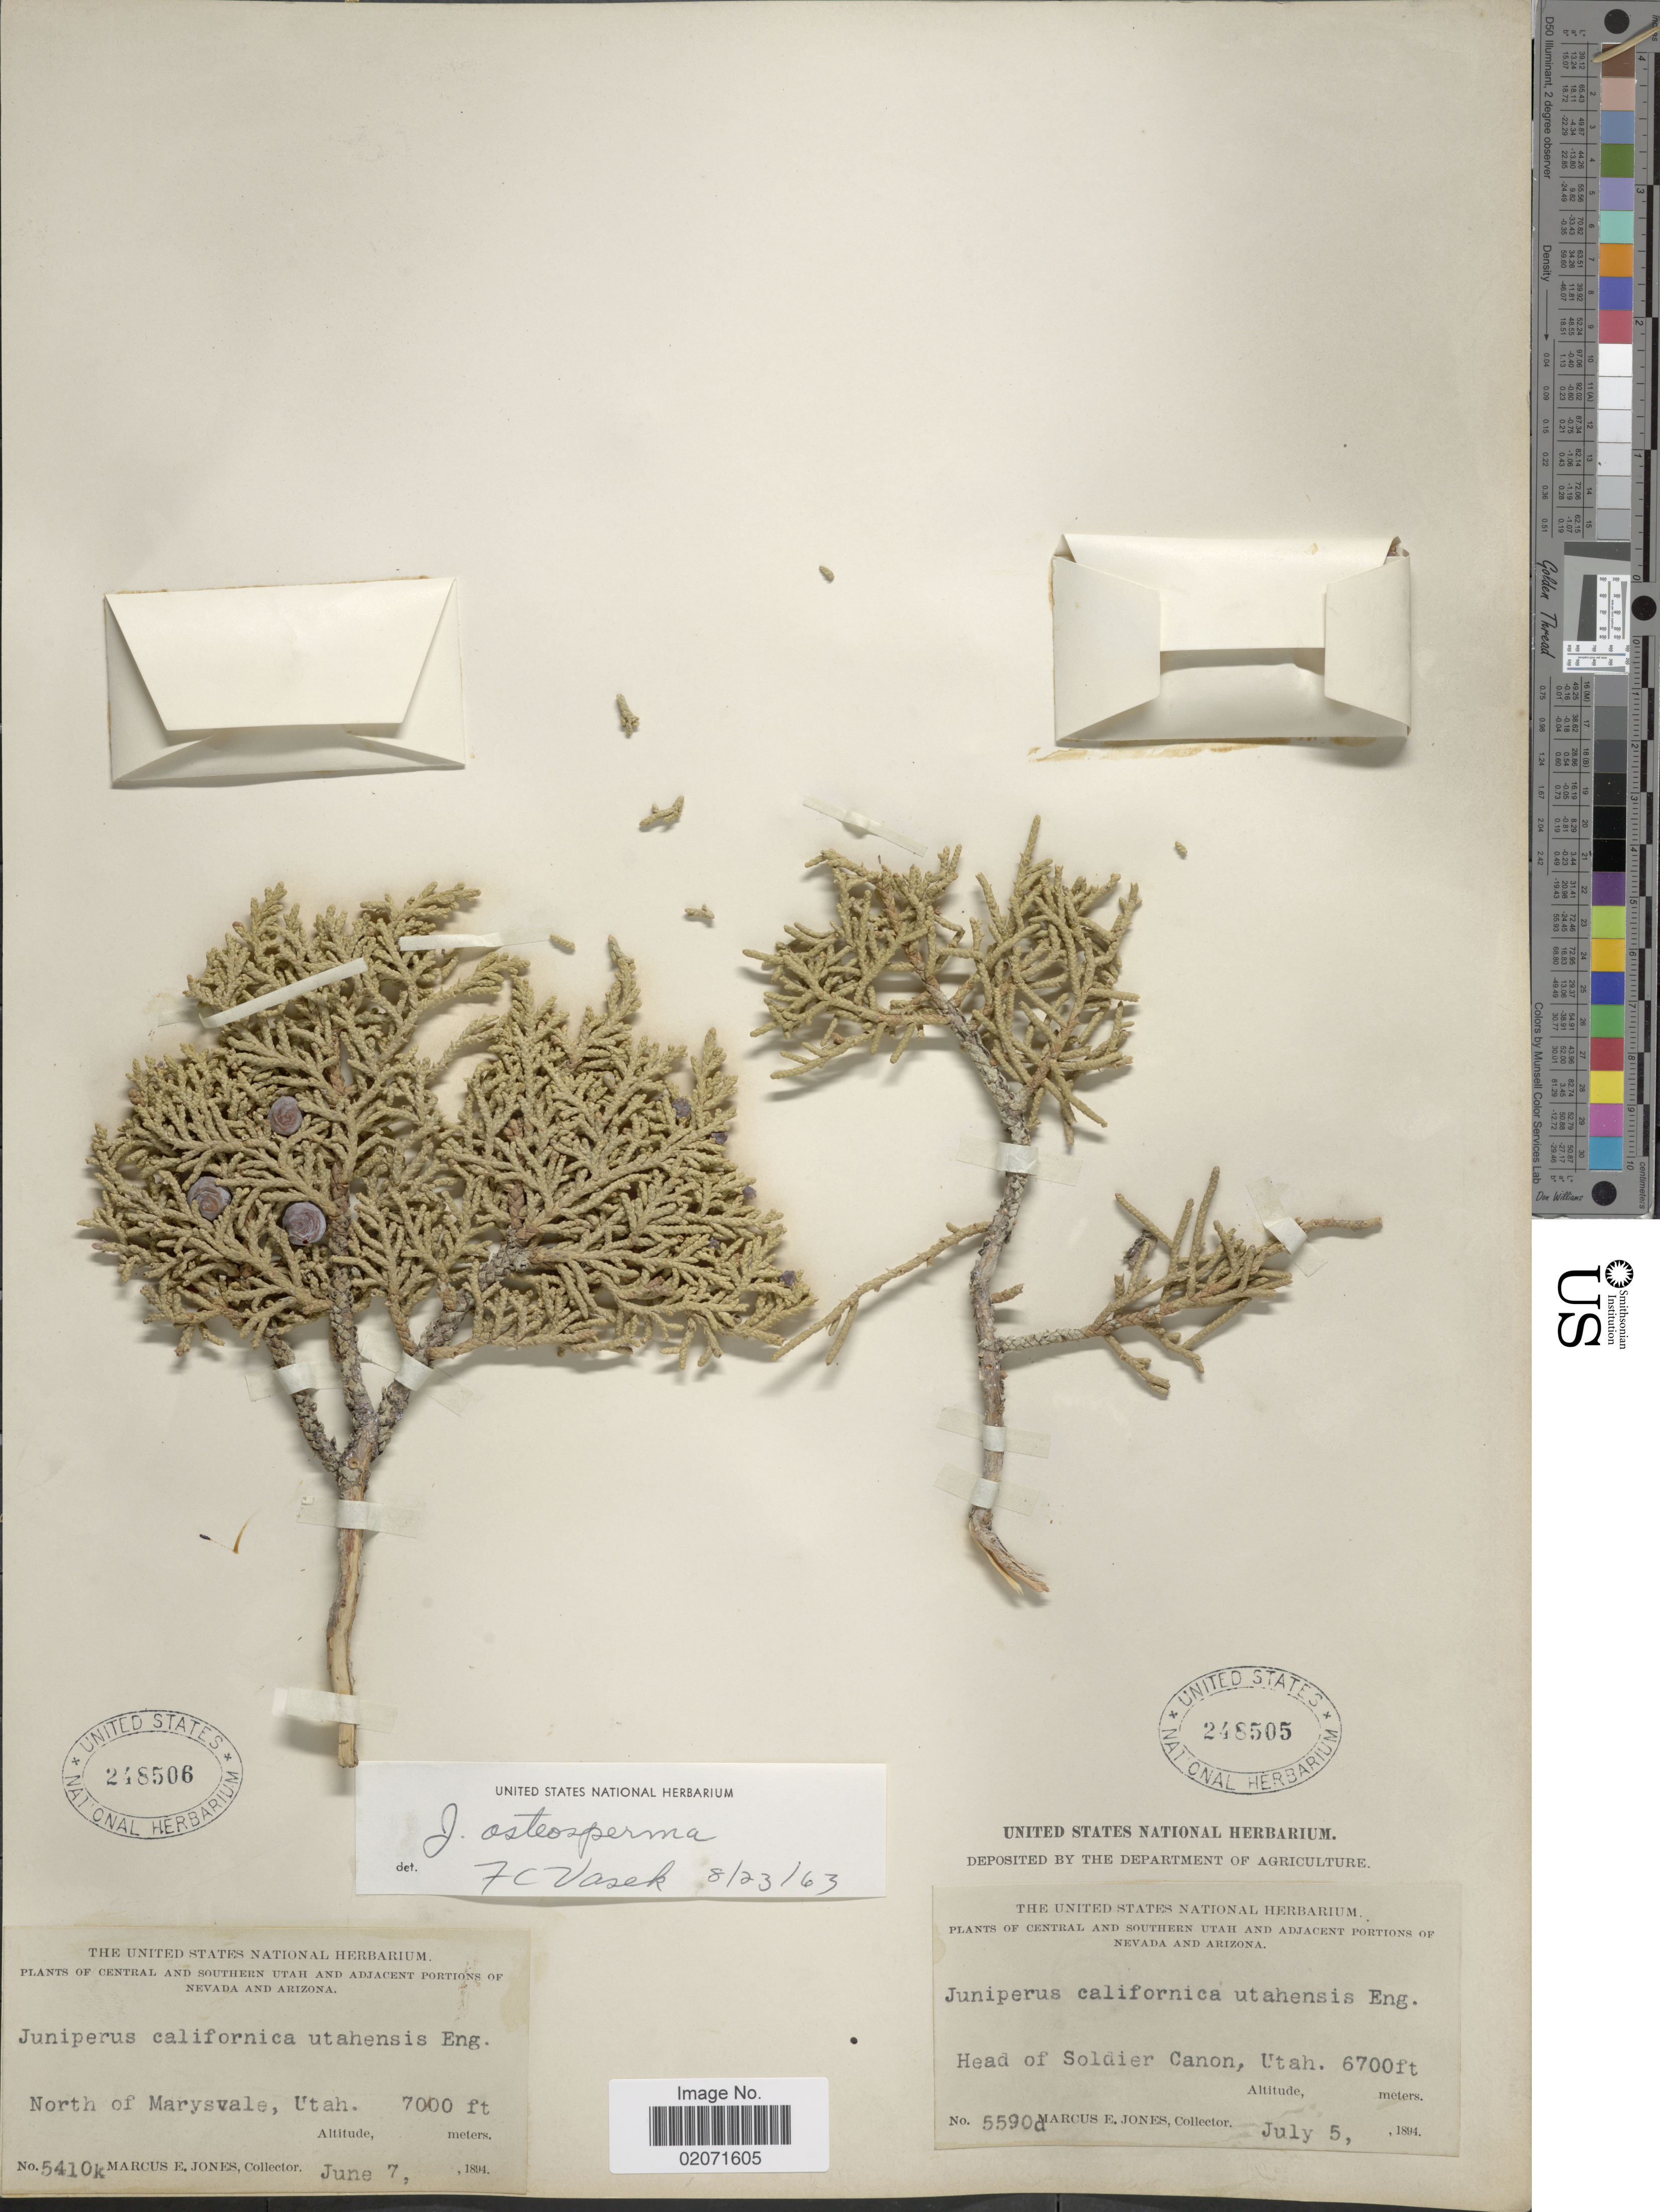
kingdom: Plantae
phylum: Tracheophyta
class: Pinopsida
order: Pinales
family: Cupressaceae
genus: Juniperus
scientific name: Juniperus osteosperma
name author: (Torr.) Little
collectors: M. E. Jones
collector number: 5590D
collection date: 1894-07-05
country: United States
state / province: Utah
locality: Central and Southern Utah and adjacent portions of Nevada and Arizona. Head of Soldier Canon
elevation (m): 2042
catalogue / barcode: US 248505-2